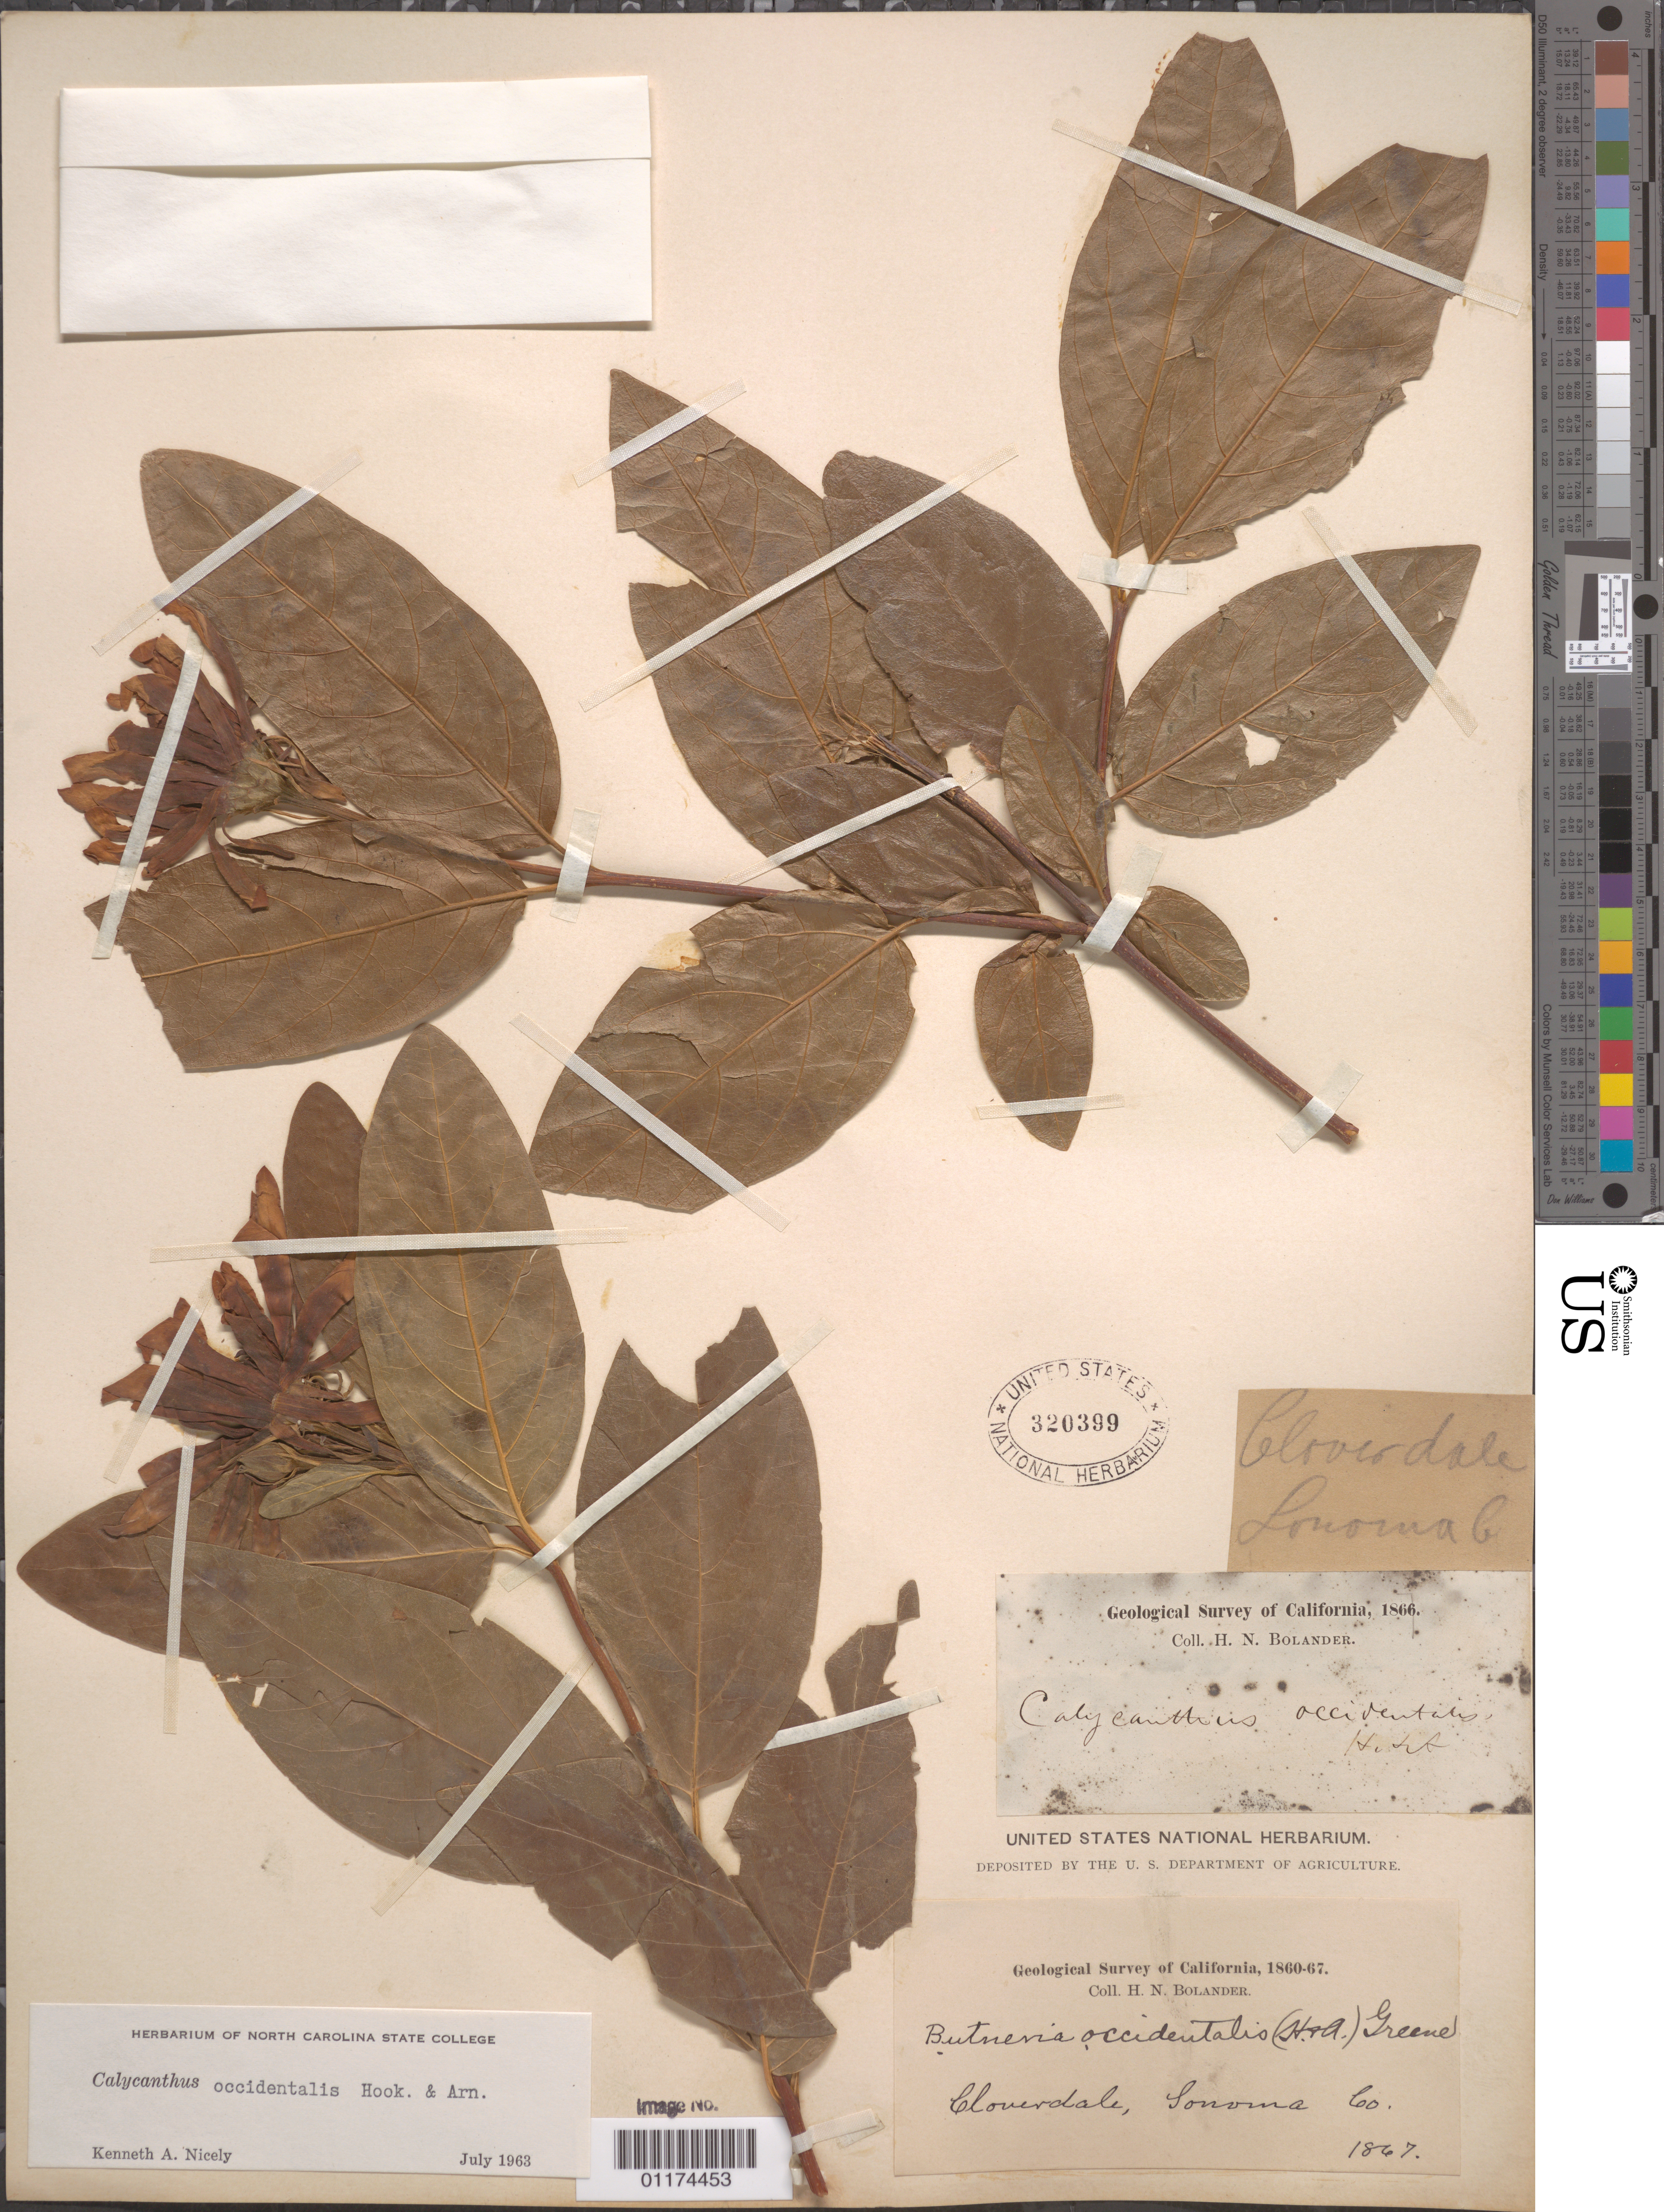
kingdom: Plantae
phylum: Tracheophyta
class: Magnoliopsida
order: Laurales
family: Calycanthaceae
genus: Calycanthus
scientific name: Calycanthus occidentalis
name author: Hook. & Arn.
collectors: H. Bolander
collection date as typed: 1867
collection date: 1867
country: United States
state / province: California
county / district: Sonoma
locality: Cloverdale.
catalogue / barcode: US 320399